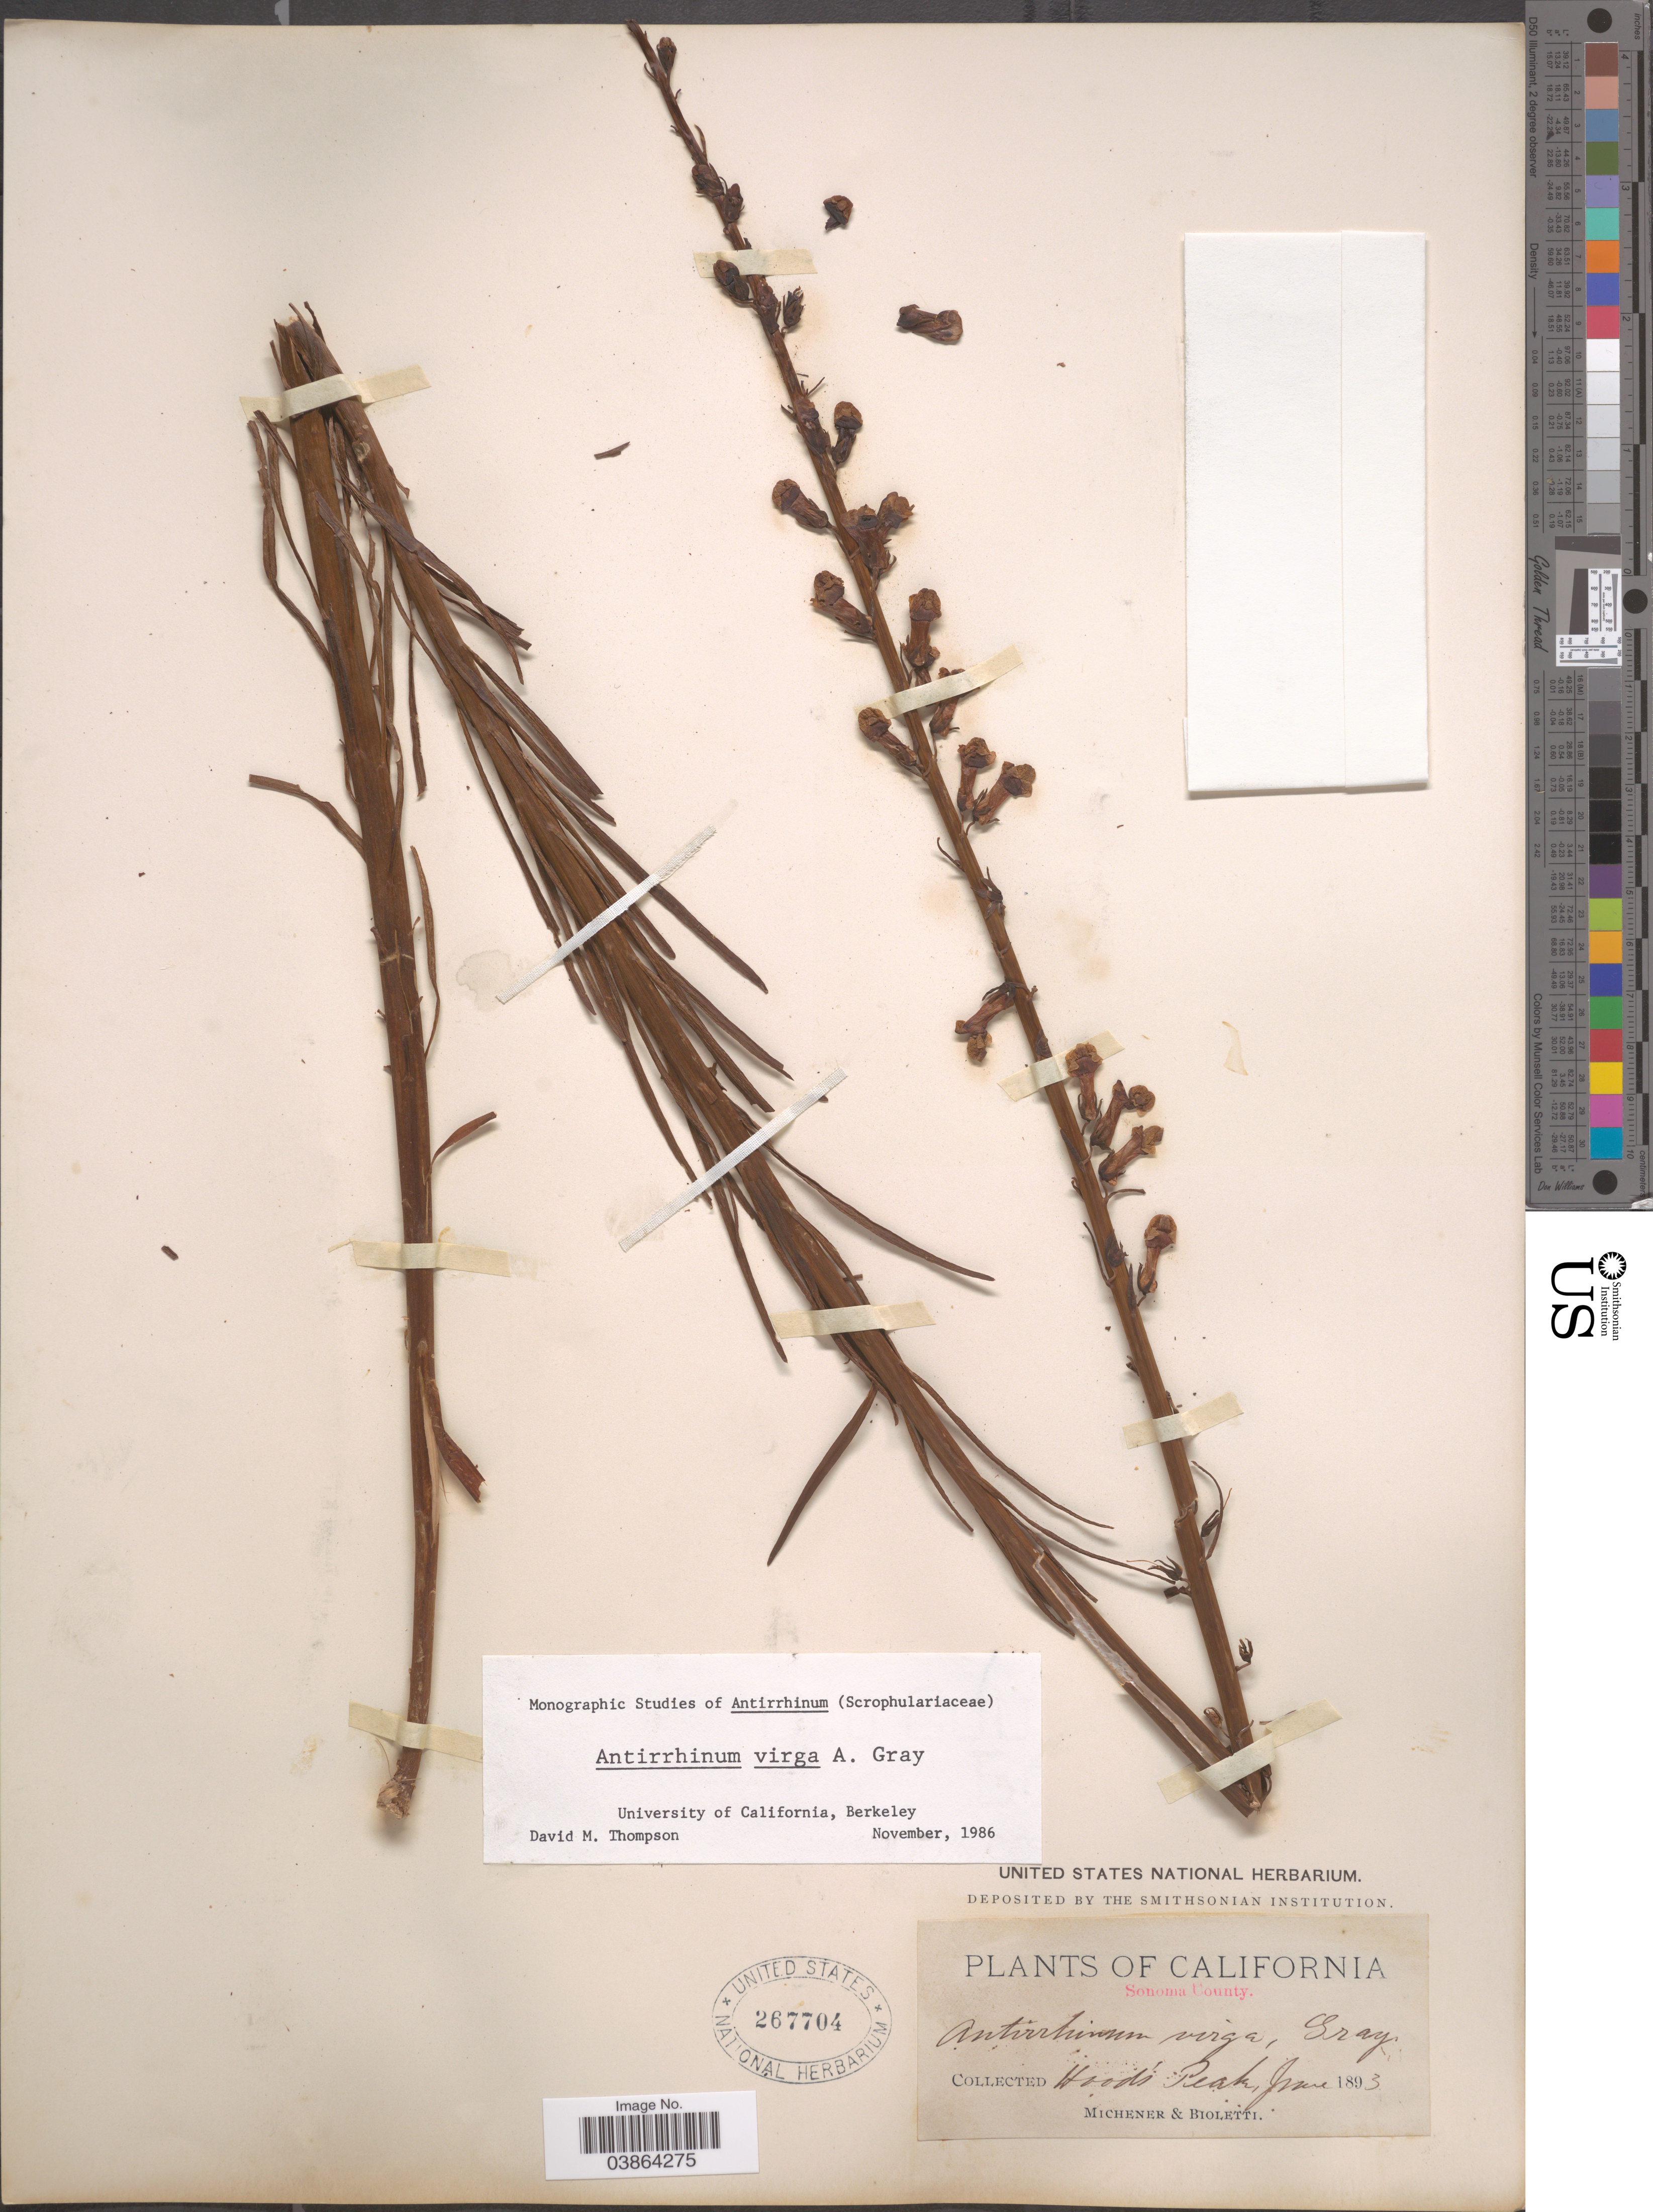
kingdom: Plantae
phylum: Tracheophyta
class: Magnoliopsida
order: Lamiales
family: Plantaginaceae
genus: Sairocarpus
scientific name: Sairocarpus virga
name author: (A. Gray) D.A. Sutton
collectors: -. Michener & -- Bioletti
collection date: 1893-06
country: United States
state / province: California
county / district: Sonoma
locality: Sonoma County. Hood's Peak.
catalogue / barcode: US 267704